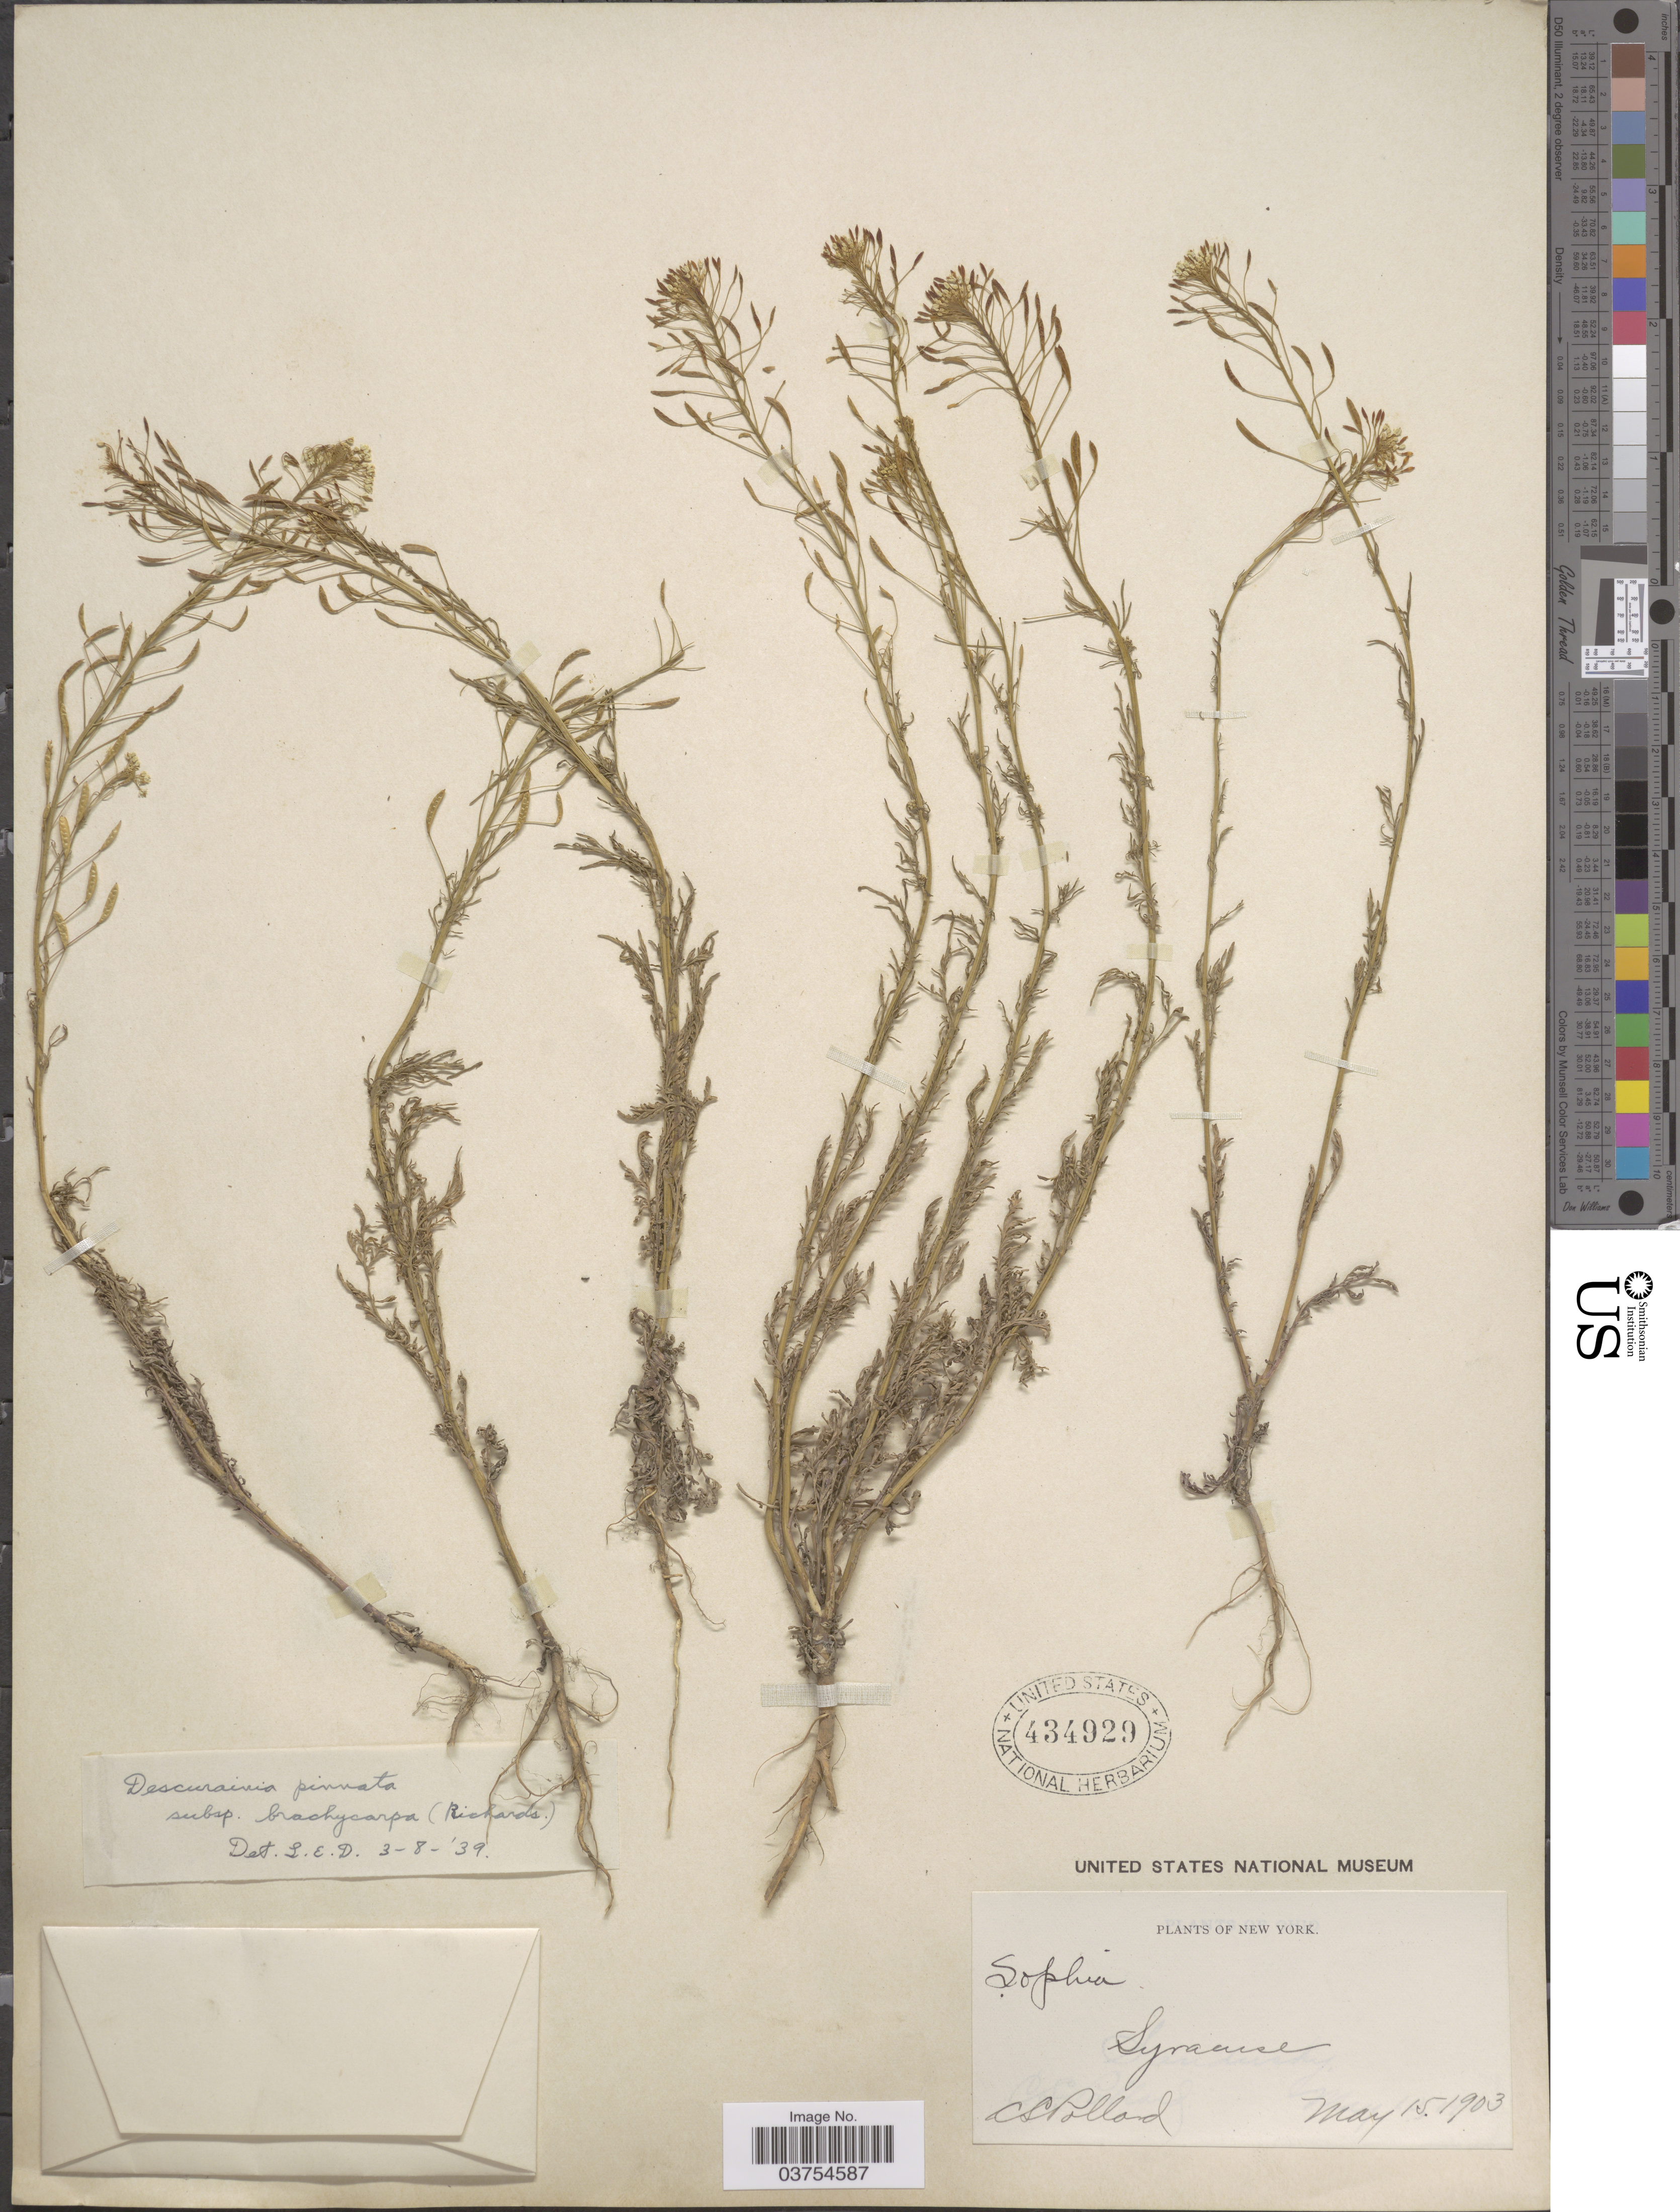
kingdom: Plantae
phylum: Tracheophyta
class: Magnoliopsida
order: Brassicales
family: Brassicaceae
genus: Descurainia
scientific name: Descurainia pinnata var. brachycarpa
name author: (Richardson) Fernald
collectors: C. L. Pollard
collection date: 1903-05-15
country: United States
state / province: New York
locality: Syracuse.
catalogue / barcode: US 434929